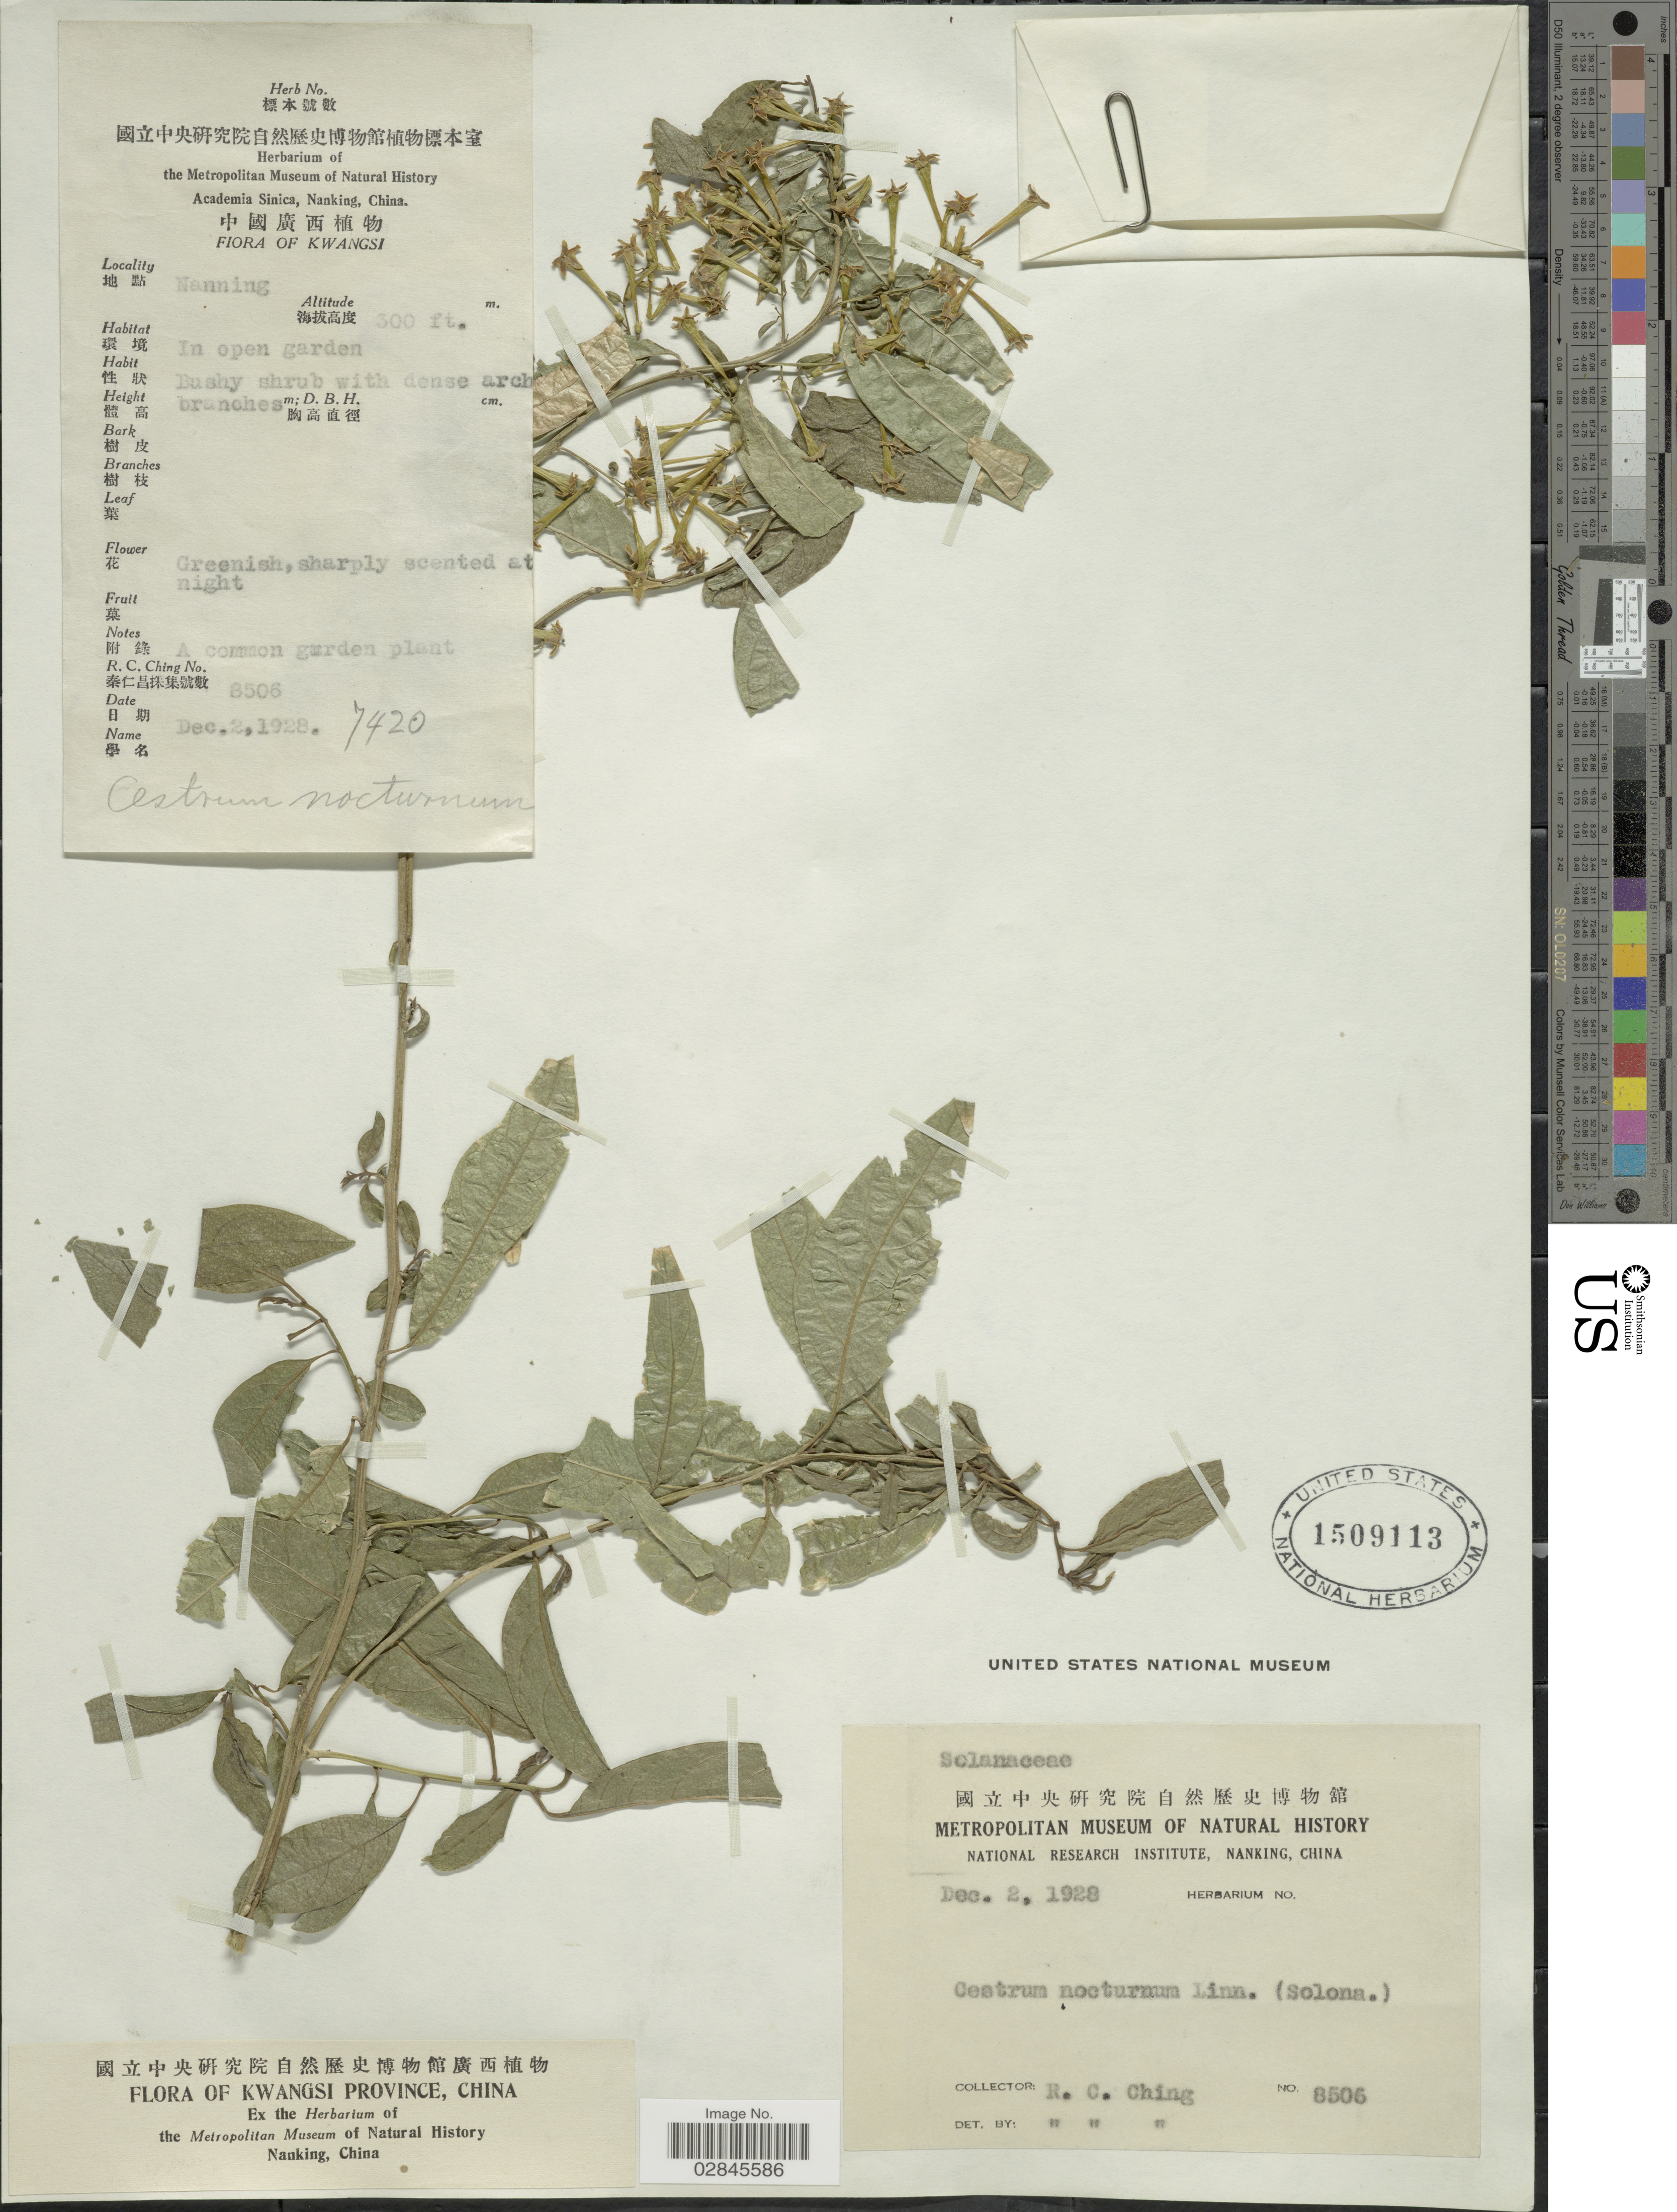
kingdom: Plantae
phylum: Tracheophyta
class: Magnoliopsida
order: Solanales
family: Solanaceae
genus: Cestrum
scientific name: Cestrum nocturnum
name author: L.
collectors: R. C. Ching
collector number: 8506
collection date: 1928-12-02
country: China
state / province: Guangxi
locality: Kwangsi Province. Kwangsi. Nanning.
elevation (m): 91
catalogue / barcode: US 1509113